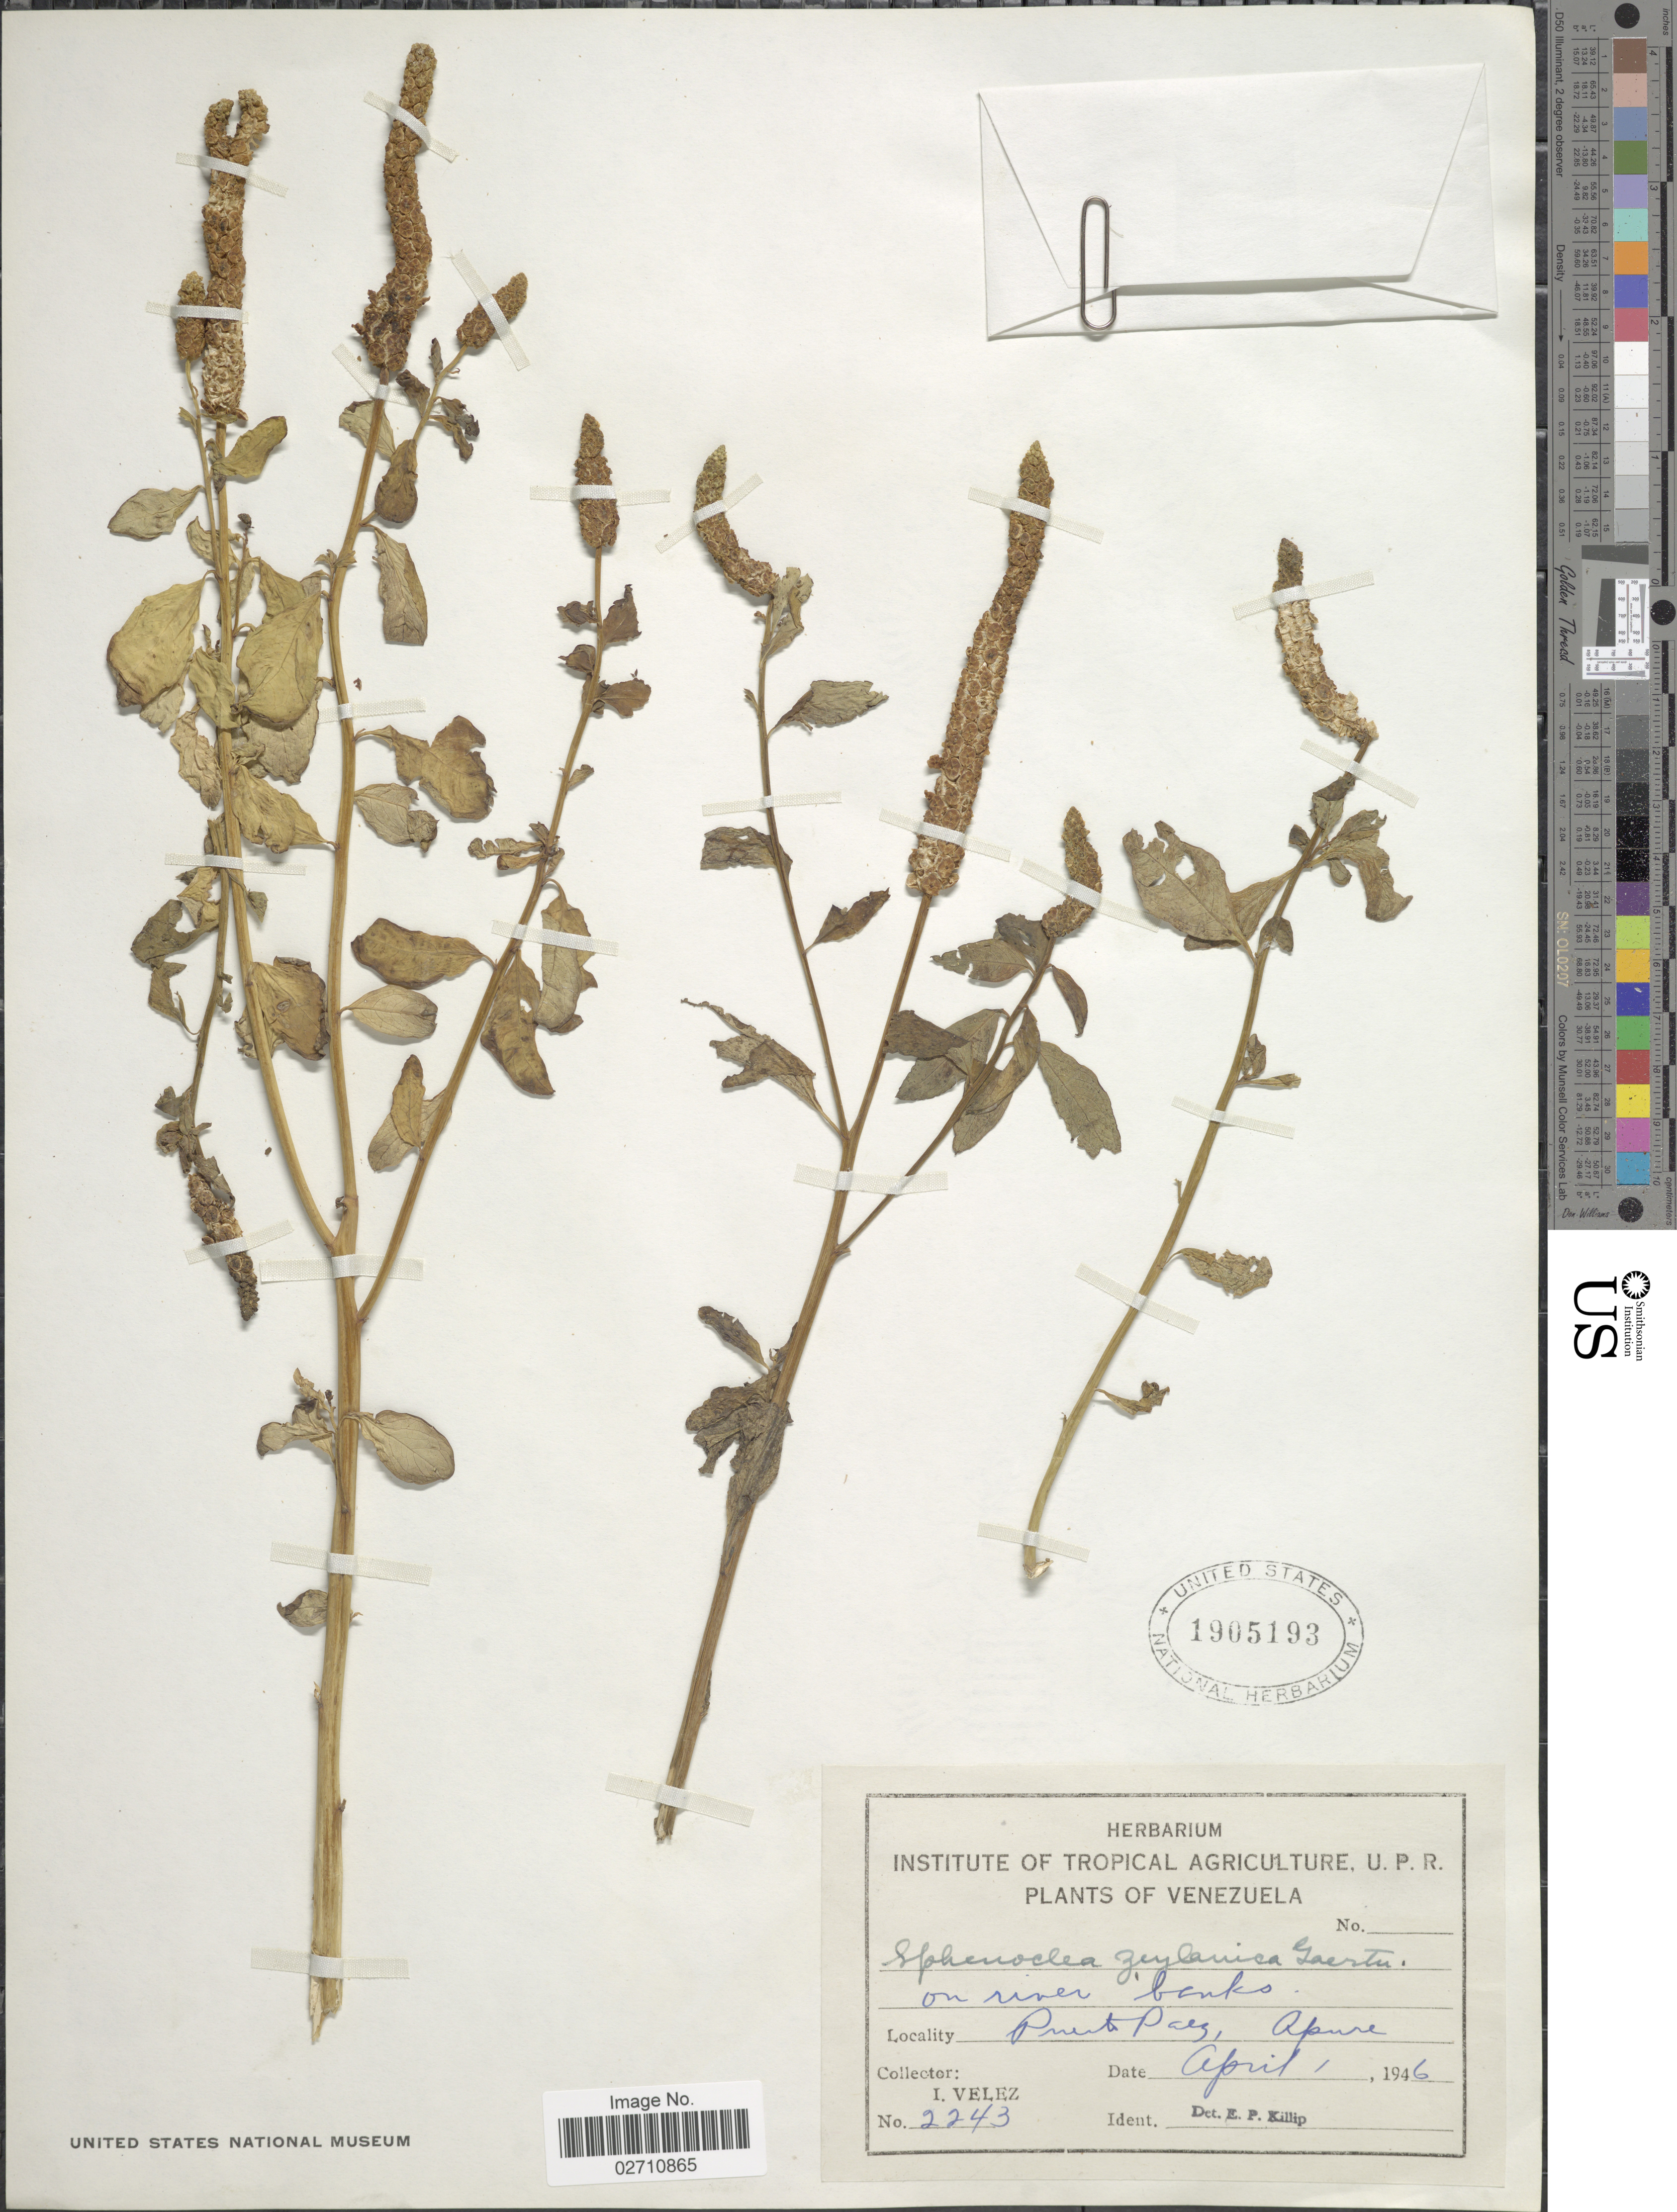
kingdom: Plantae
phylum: Tracheophyta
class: Magnoliopsida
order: Solanales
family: Sphenocleaceae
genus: Sphenoclea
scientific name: Sphenoclea zeylanica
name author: Gaertn.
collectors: I. Velez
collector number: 2243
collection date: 1946-04-01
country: Venezuela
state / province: Apure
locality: Puerto Paez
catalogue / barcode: US 1905193